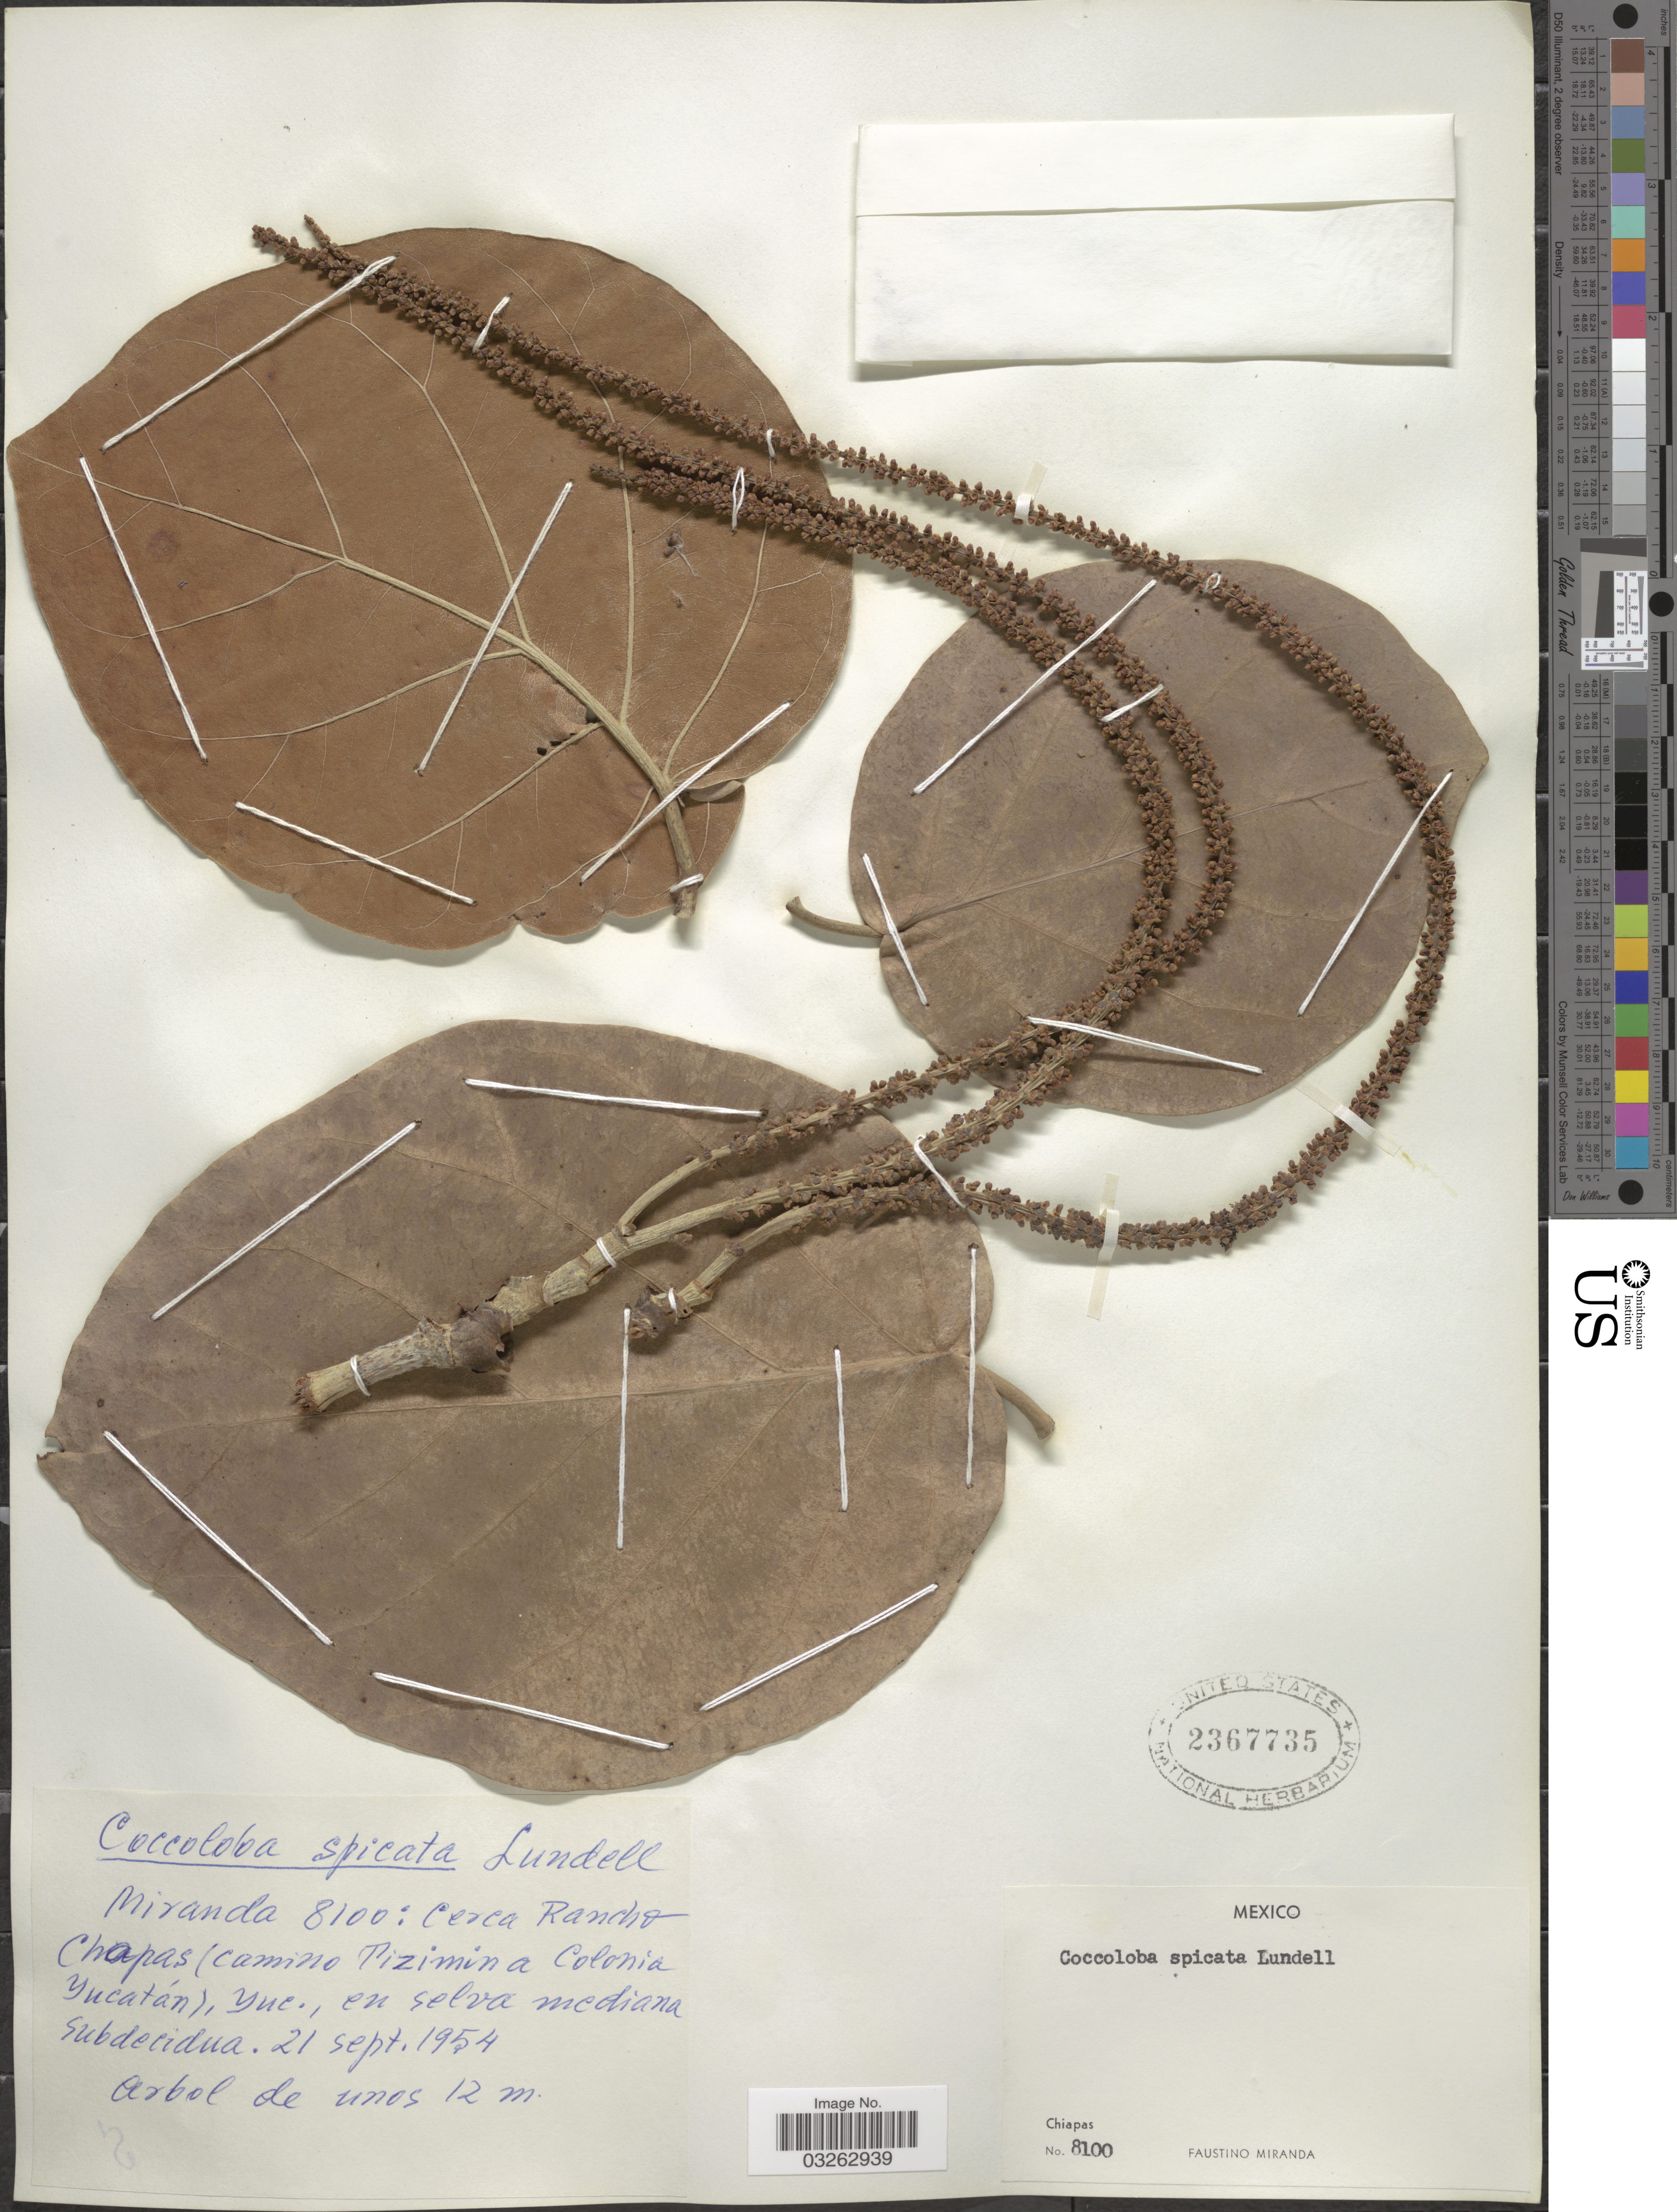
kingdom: Plantae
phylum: Tracheophyta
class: Magnoliopsida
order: Caryophyllales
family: Polygonaceae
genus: Coccoloba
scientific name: Coccoloba spicata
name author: Lundell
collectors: F. Miranda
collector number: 8100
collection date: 1954-09-21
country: Mexico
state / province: Chiapas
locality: Cerca Rancho Chapas (camillo Tizimin a Colonia Yucatán).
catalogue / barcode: US 2367735